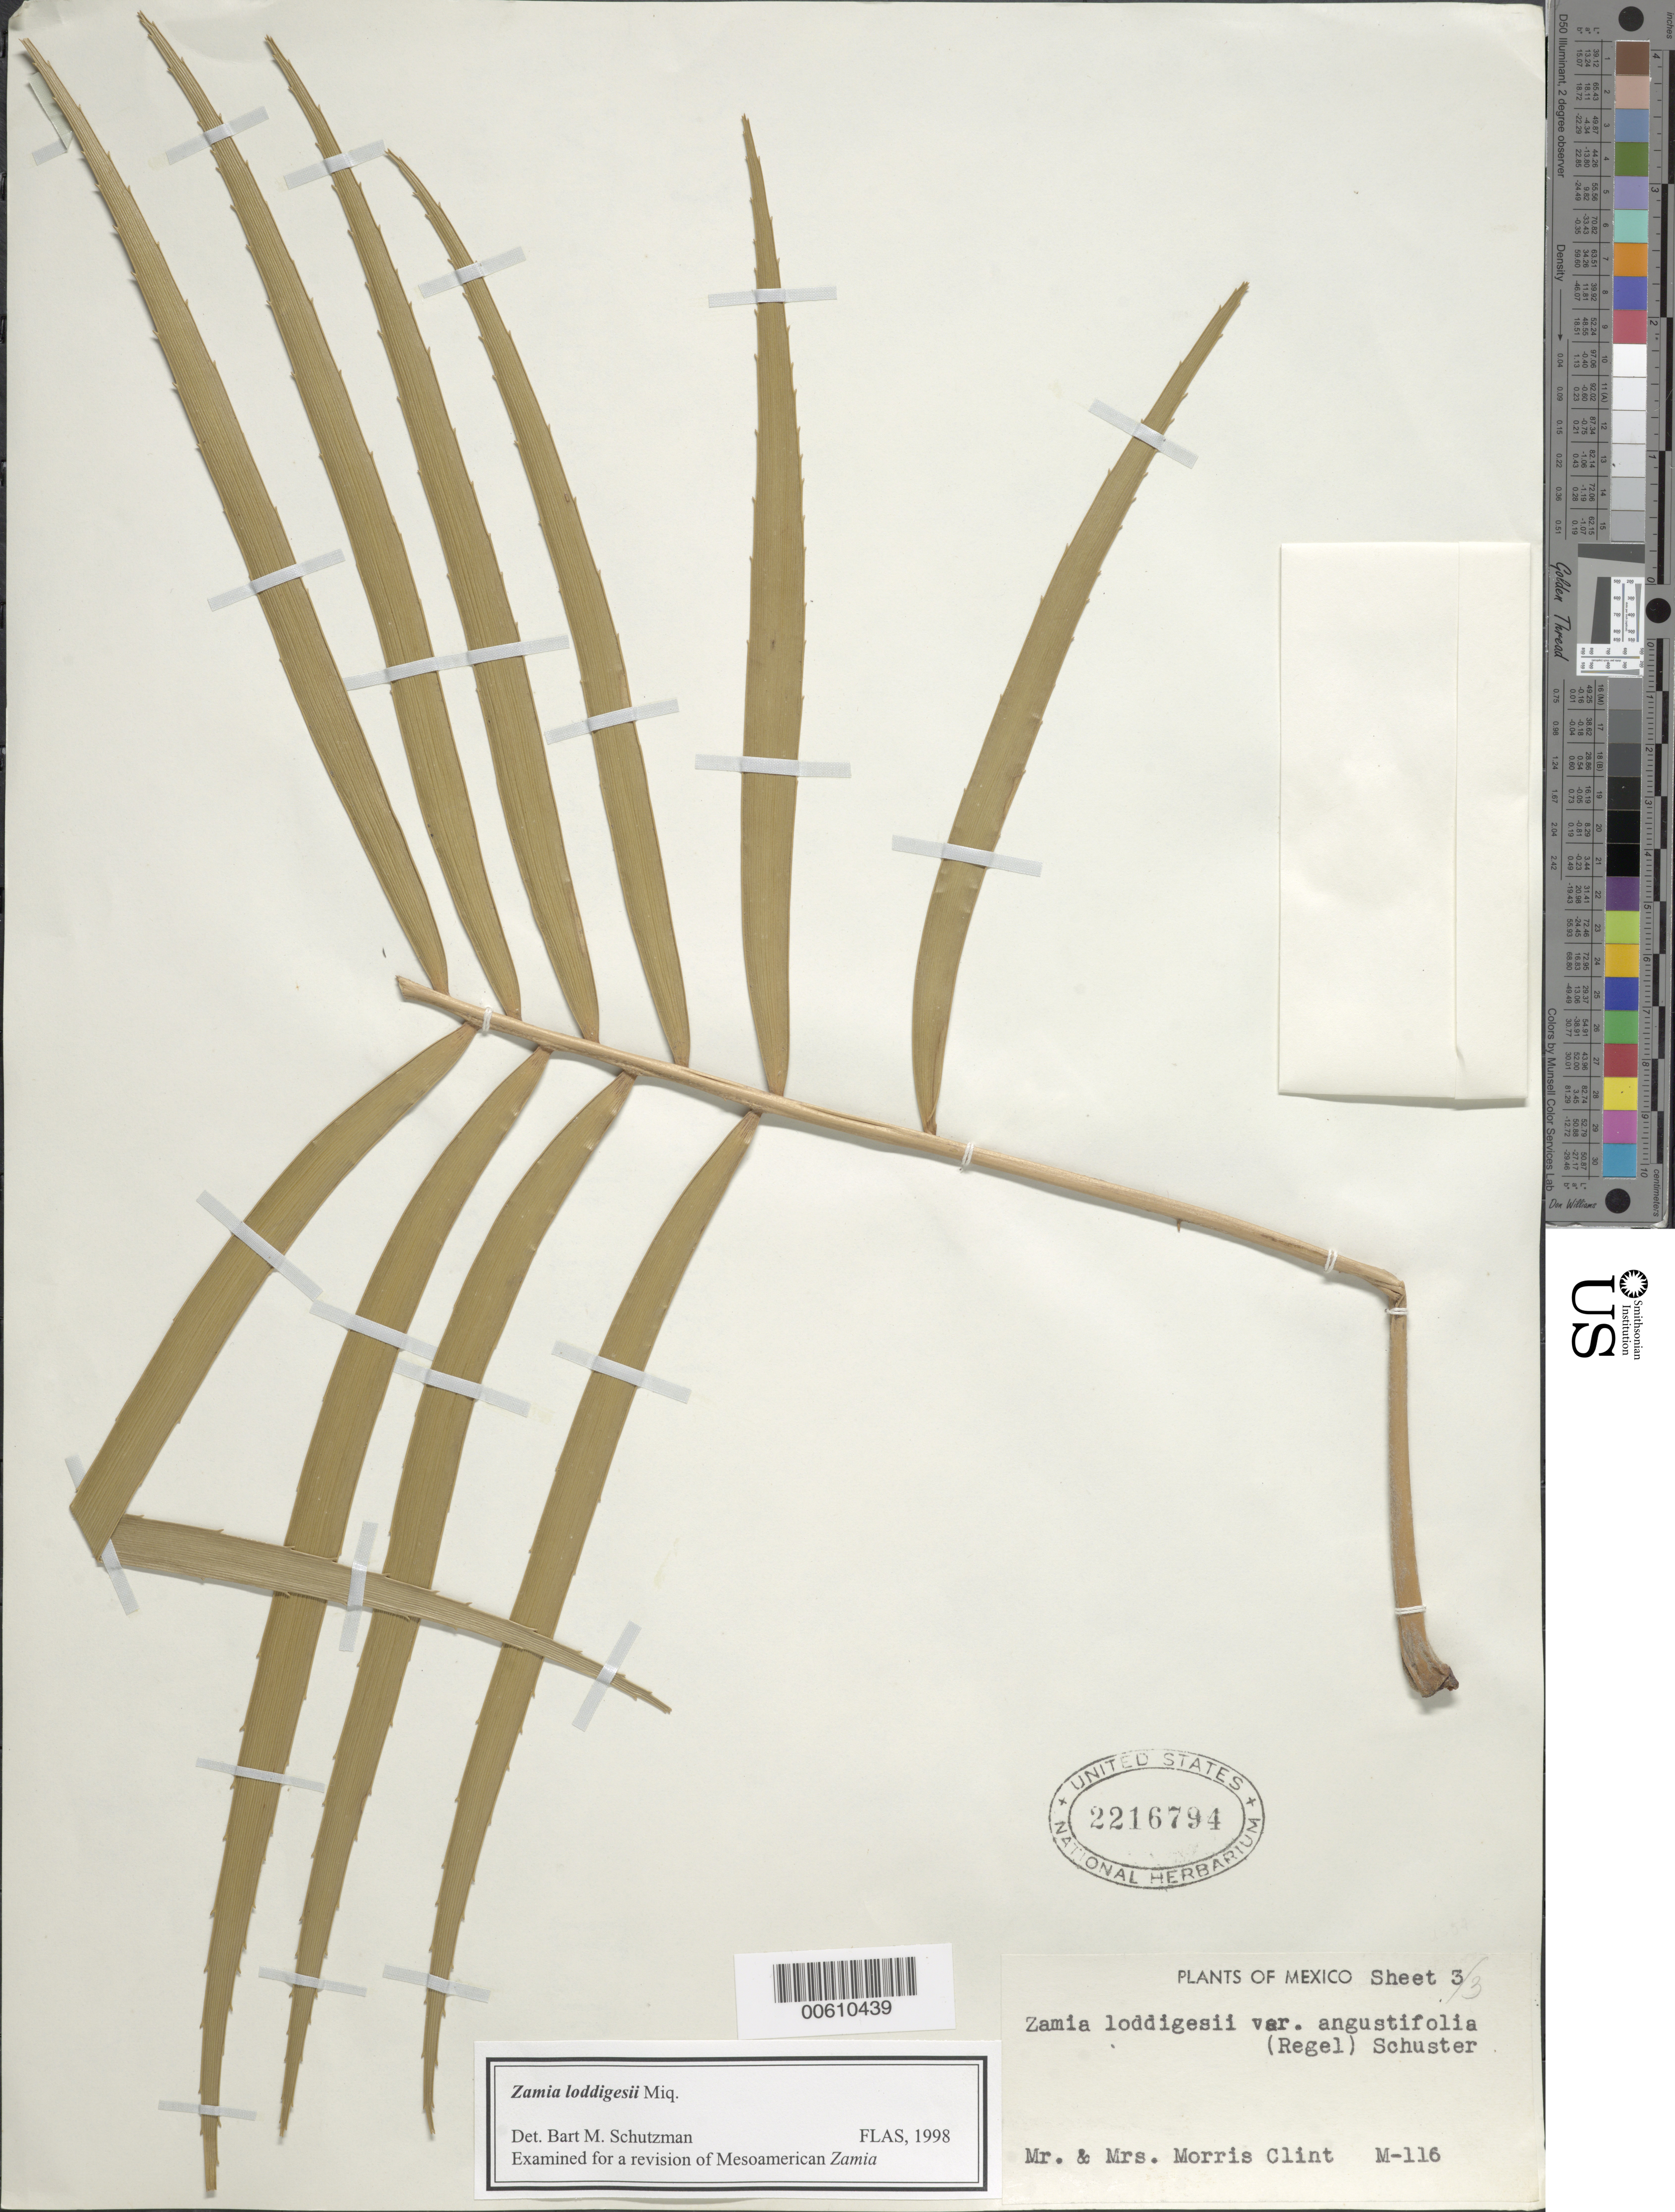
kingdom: Plantae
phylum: Tracheophyta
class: Cycadopsida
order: Cycadales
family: Zamiaceae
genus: Zamia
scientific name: Zamia loddigesii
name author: Miq.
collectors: M. Clint & M. Clint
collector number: M-116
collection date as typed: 22 Apr 1950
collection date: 1950-04-22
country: Mexico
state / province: San Luis Potosí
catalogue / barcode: US 2216794